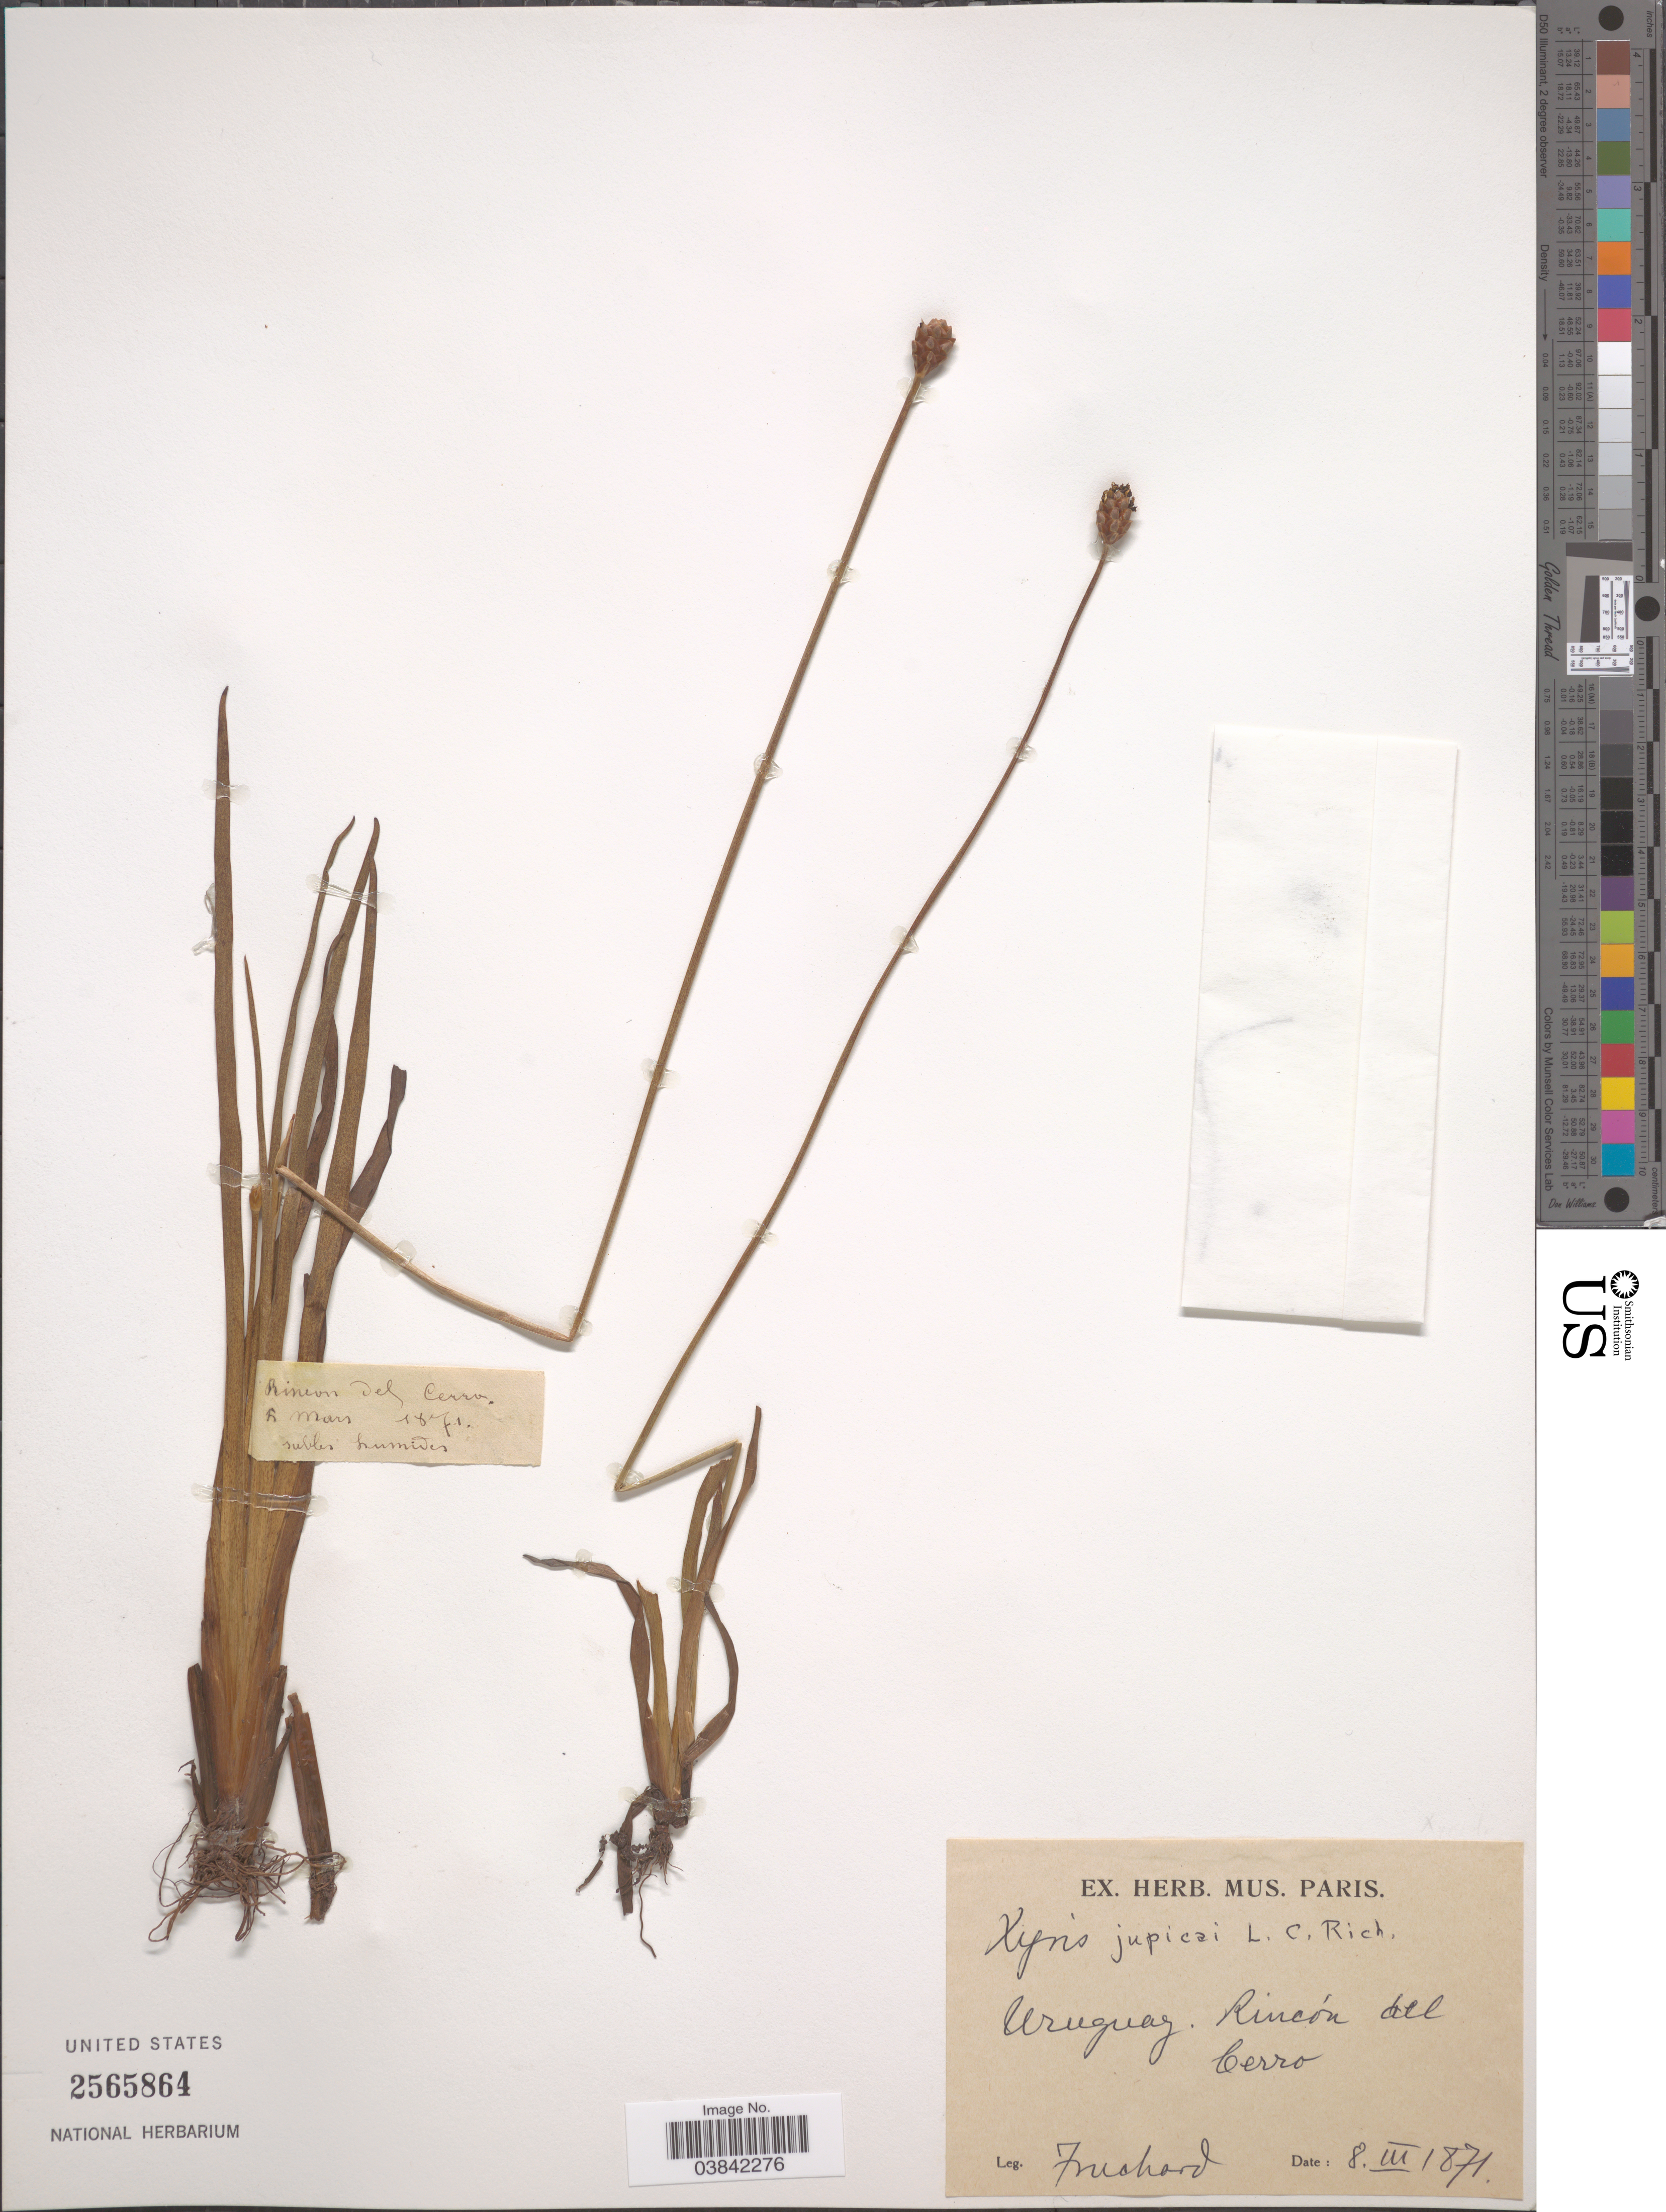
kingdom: Plantae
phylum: Tracheophyta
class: Liliopsida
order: Poales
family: Xyridaceae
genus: Xyris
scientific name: Xyris jupicai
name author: Rich.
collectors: -. Fruchard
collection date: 1871-03-08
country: Uruguay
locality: Rincon del Cerro.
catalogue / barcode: US 2565864